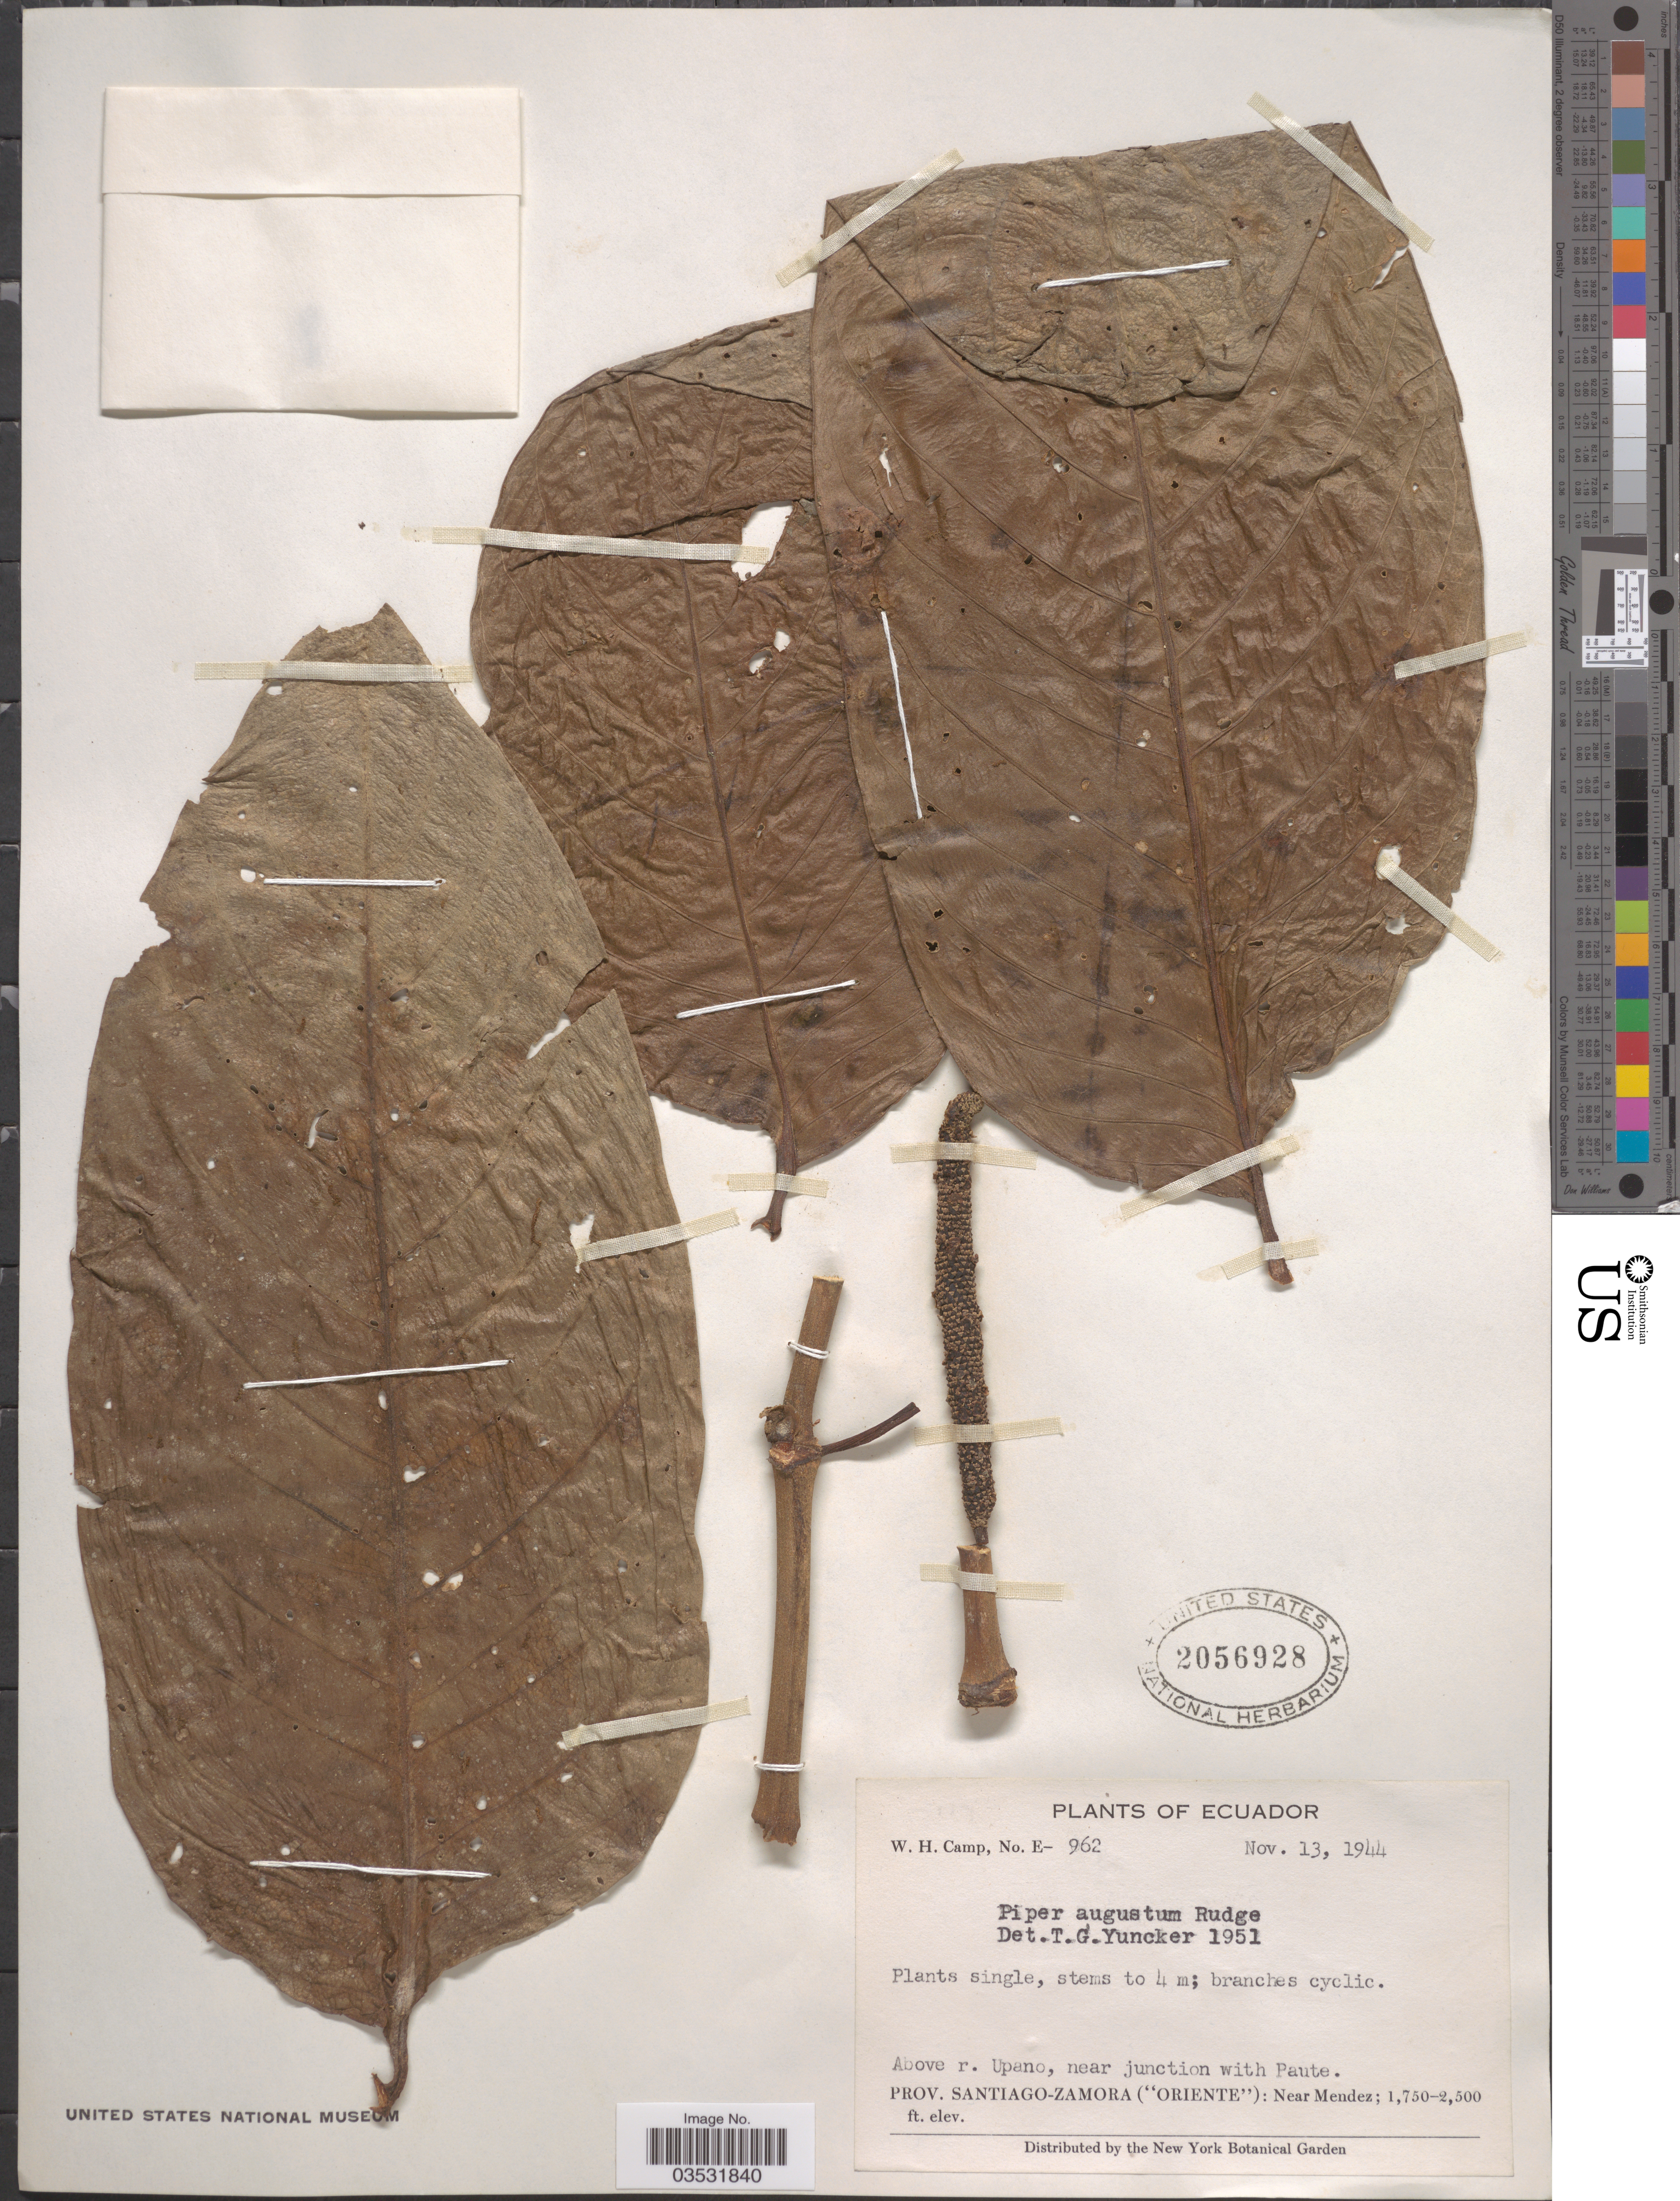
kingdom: Plantae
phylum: Tracheophyta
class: Magnoliopsida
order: Piperales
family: Piperaceae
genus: Piper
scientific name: Piper augustum var. augustum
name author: Rudge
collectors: W. H. Camp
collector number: E-962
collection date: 1944-11-13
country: Ecuador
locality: Above r. Upano, near junction with Paute. Prov. Santiago-Zamora ("Oriente"): Near Mendez.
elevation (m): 533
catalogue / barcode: US 2056928